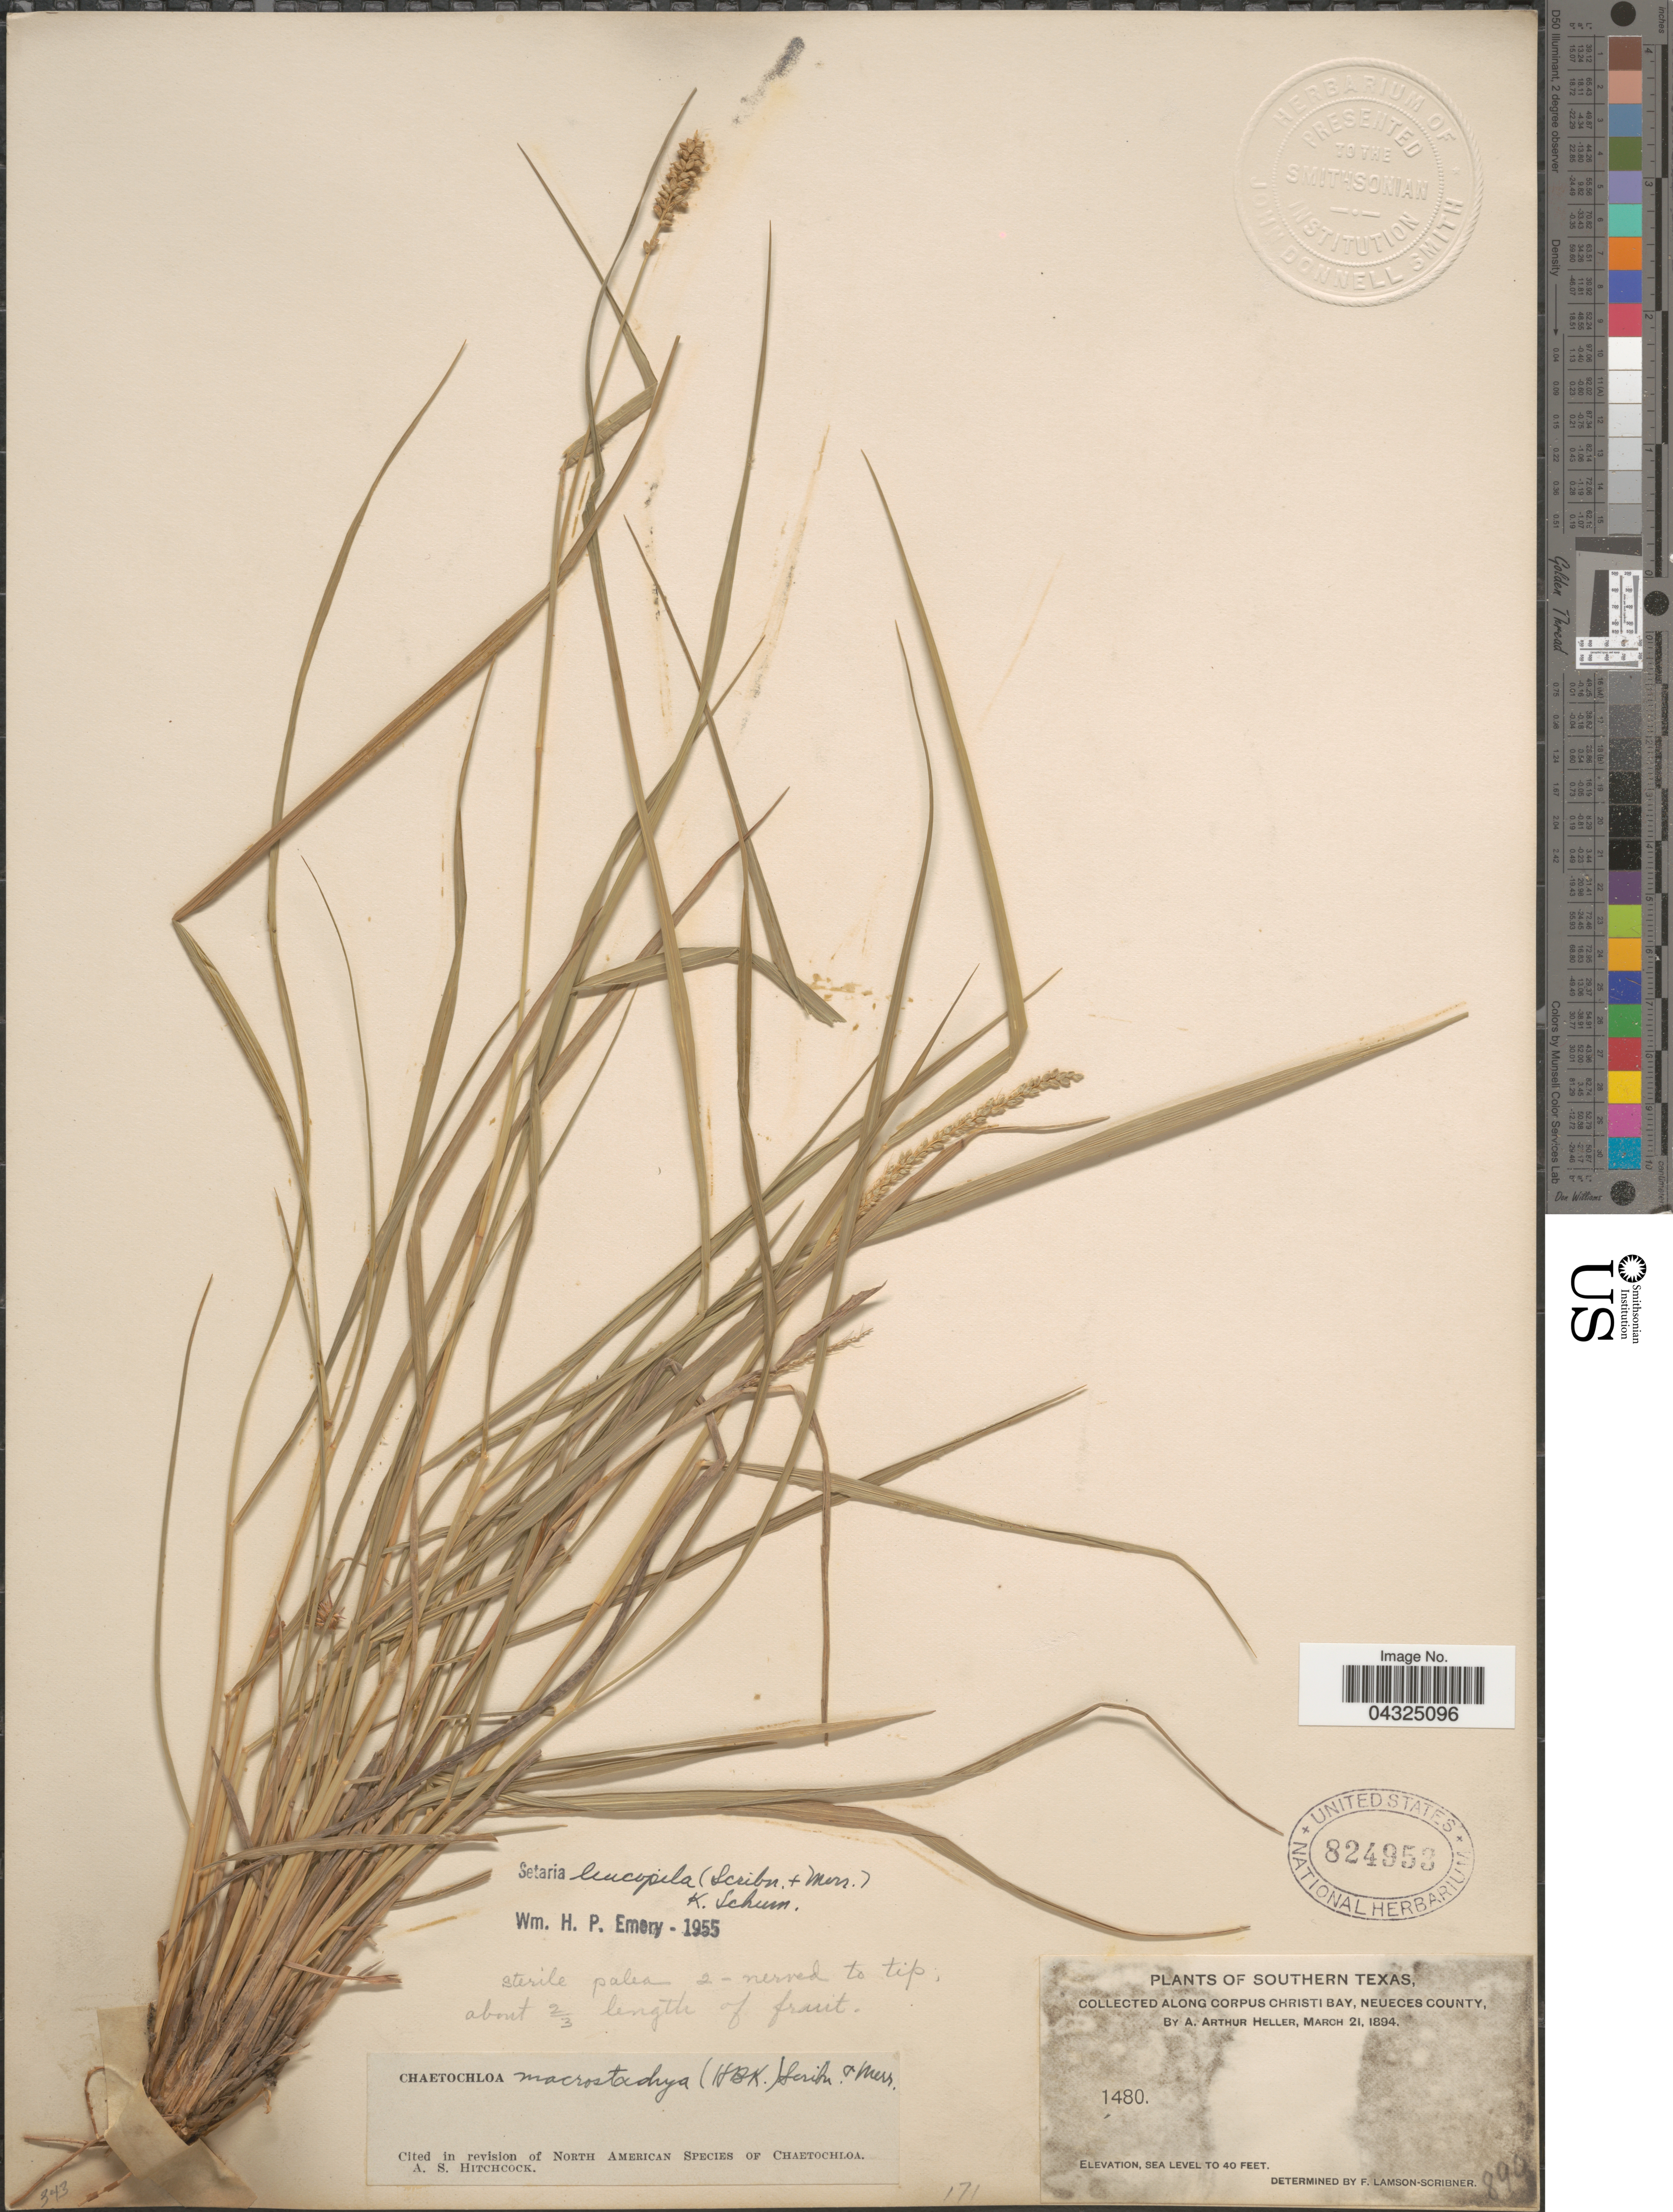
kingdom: Plantae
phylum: Tracheophyta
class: Liliopsida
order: Poales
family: Poaceae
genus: Setaria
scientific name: Setaria leucopila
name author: (Scribn. & Merr.) K. Schum.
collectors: A. A. Heller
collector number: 1480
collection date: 1894-03-21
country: United States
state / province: Texas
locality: Southern Texas. Along Corpus Christi Bay, Neueces County.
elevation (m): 0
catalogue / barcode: US 824953